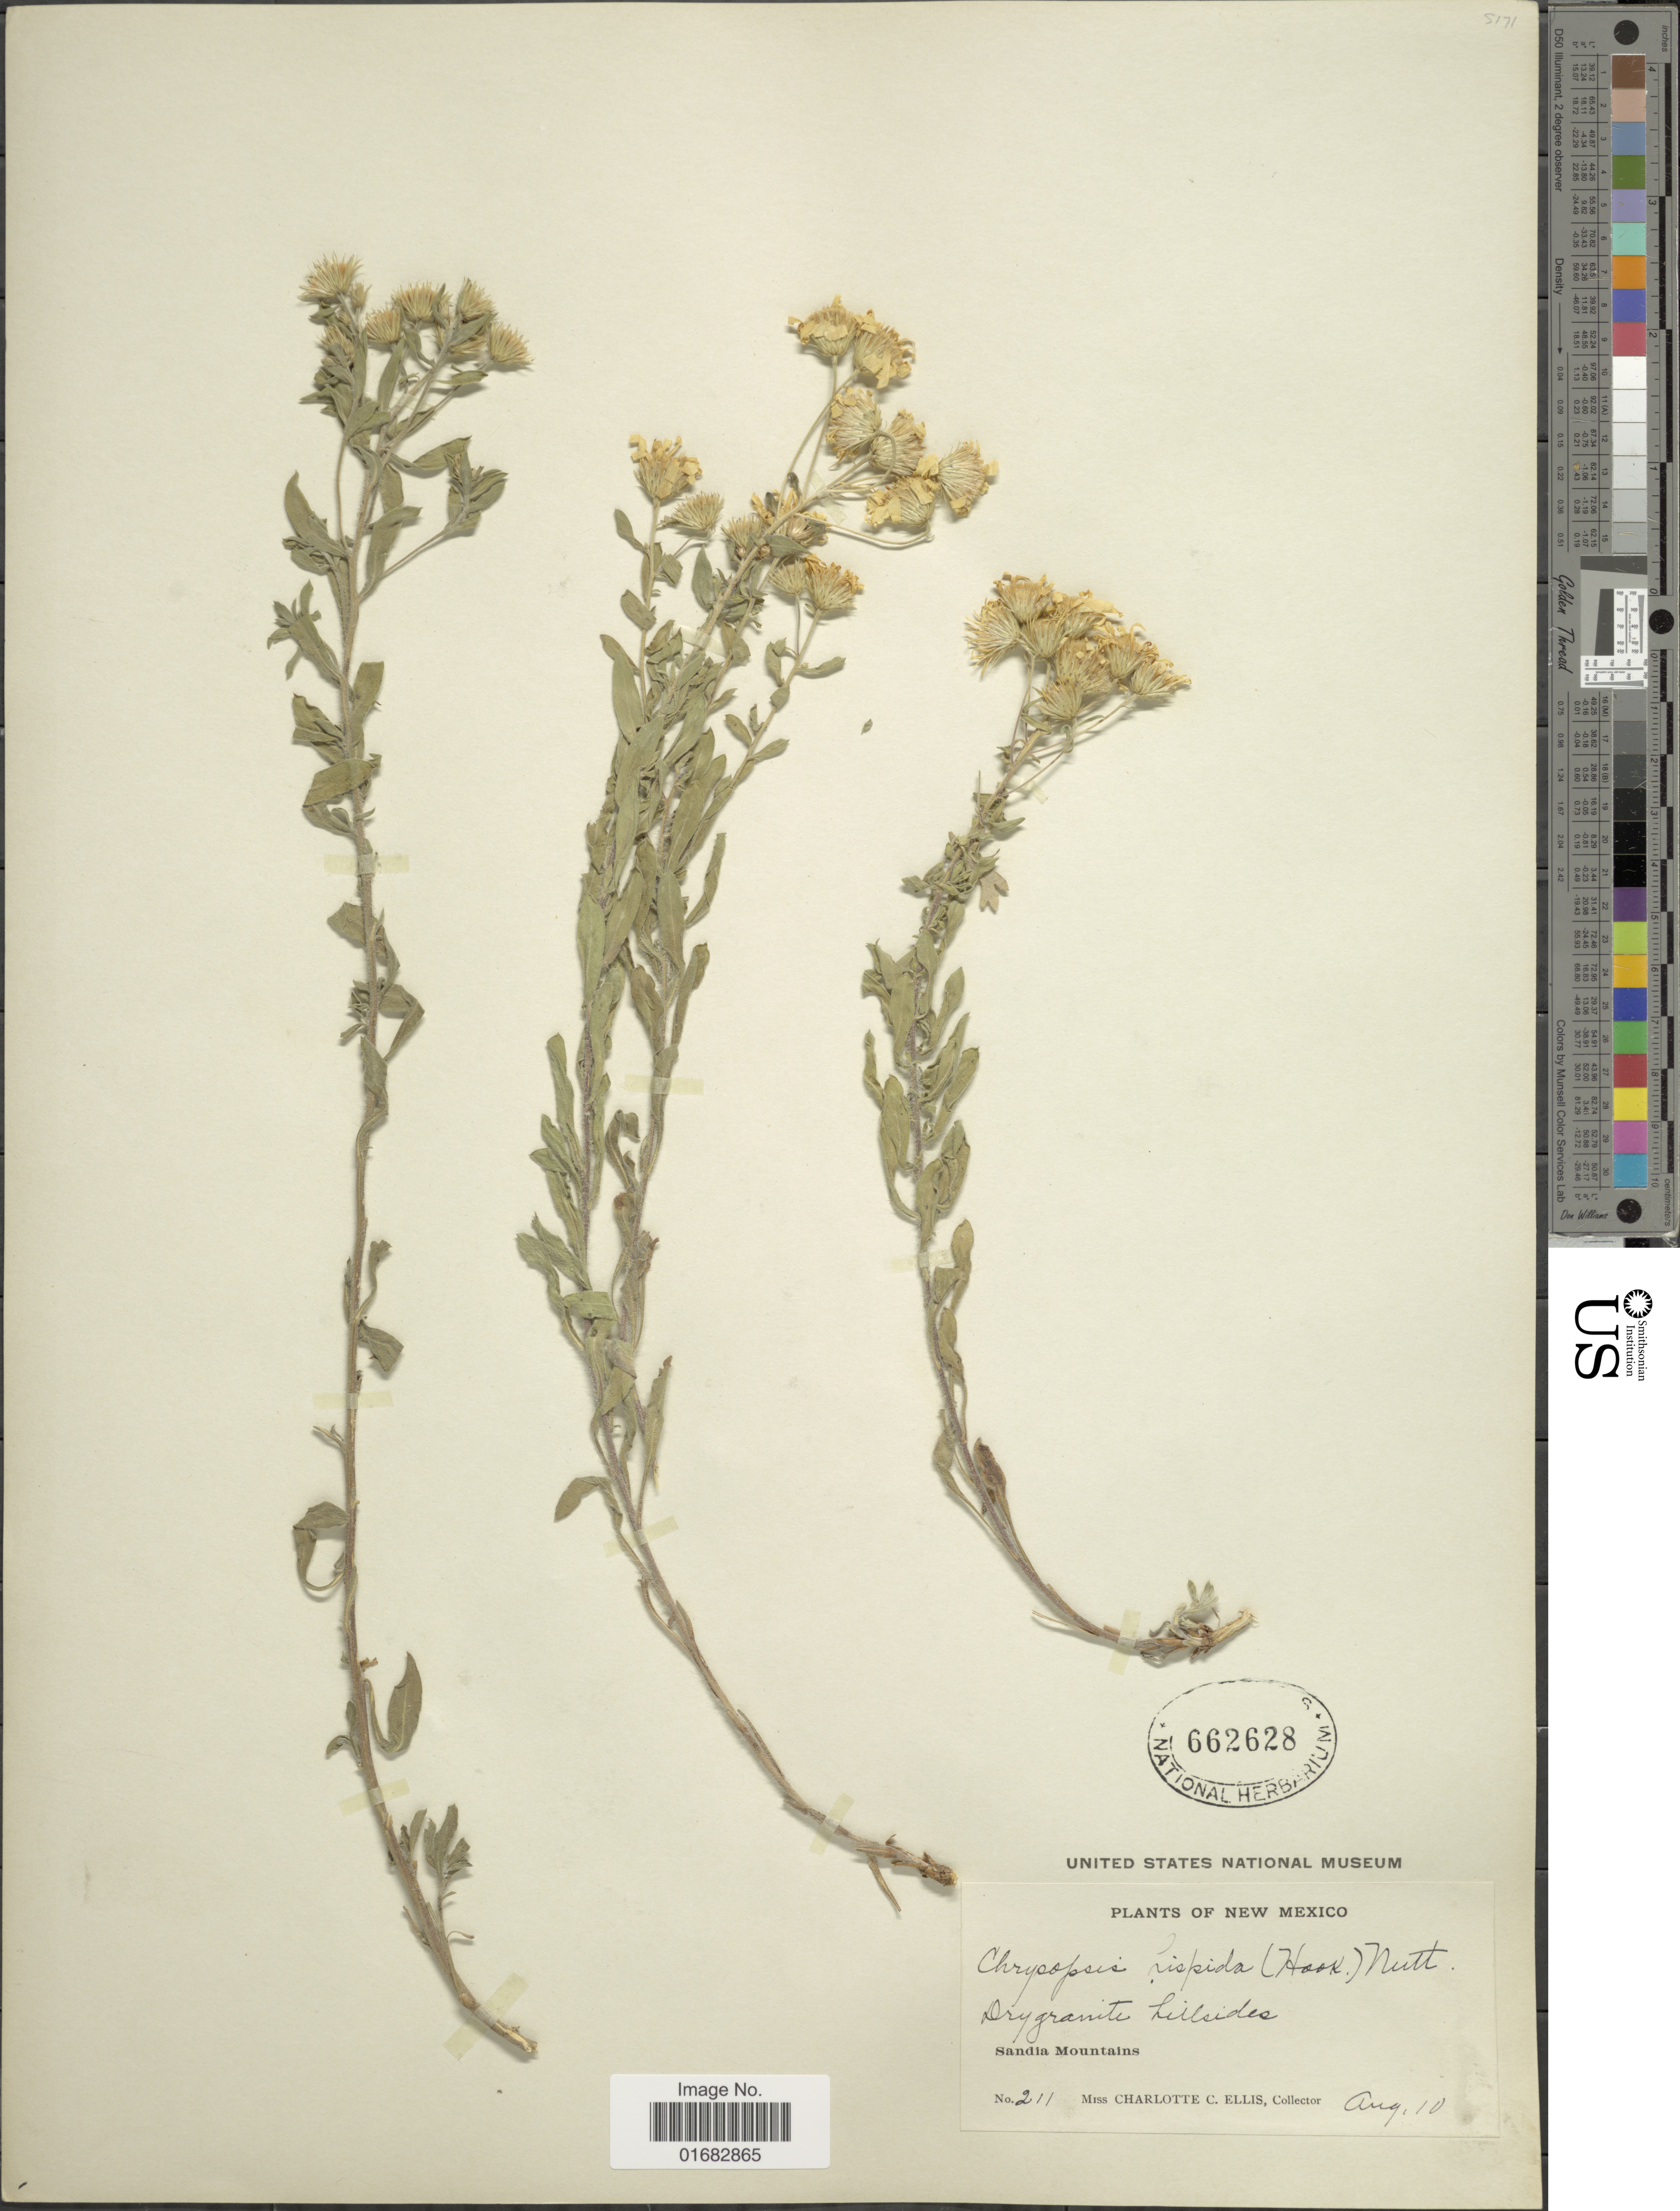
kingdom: Plantae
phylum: Tracheophyta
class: Magnoliopsida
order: Asterales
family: Asteraceae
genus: Heterotheca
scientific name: Heterotheca villosa var. hispida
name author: (Hook.) V.L. Harms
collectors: C. C. Ellis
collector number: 211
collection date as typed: Transcribed d/m/y: /8/10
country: United States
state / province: New Mexico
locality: Dry granite hillsides, Sandia Mountains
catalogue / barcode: US 662628